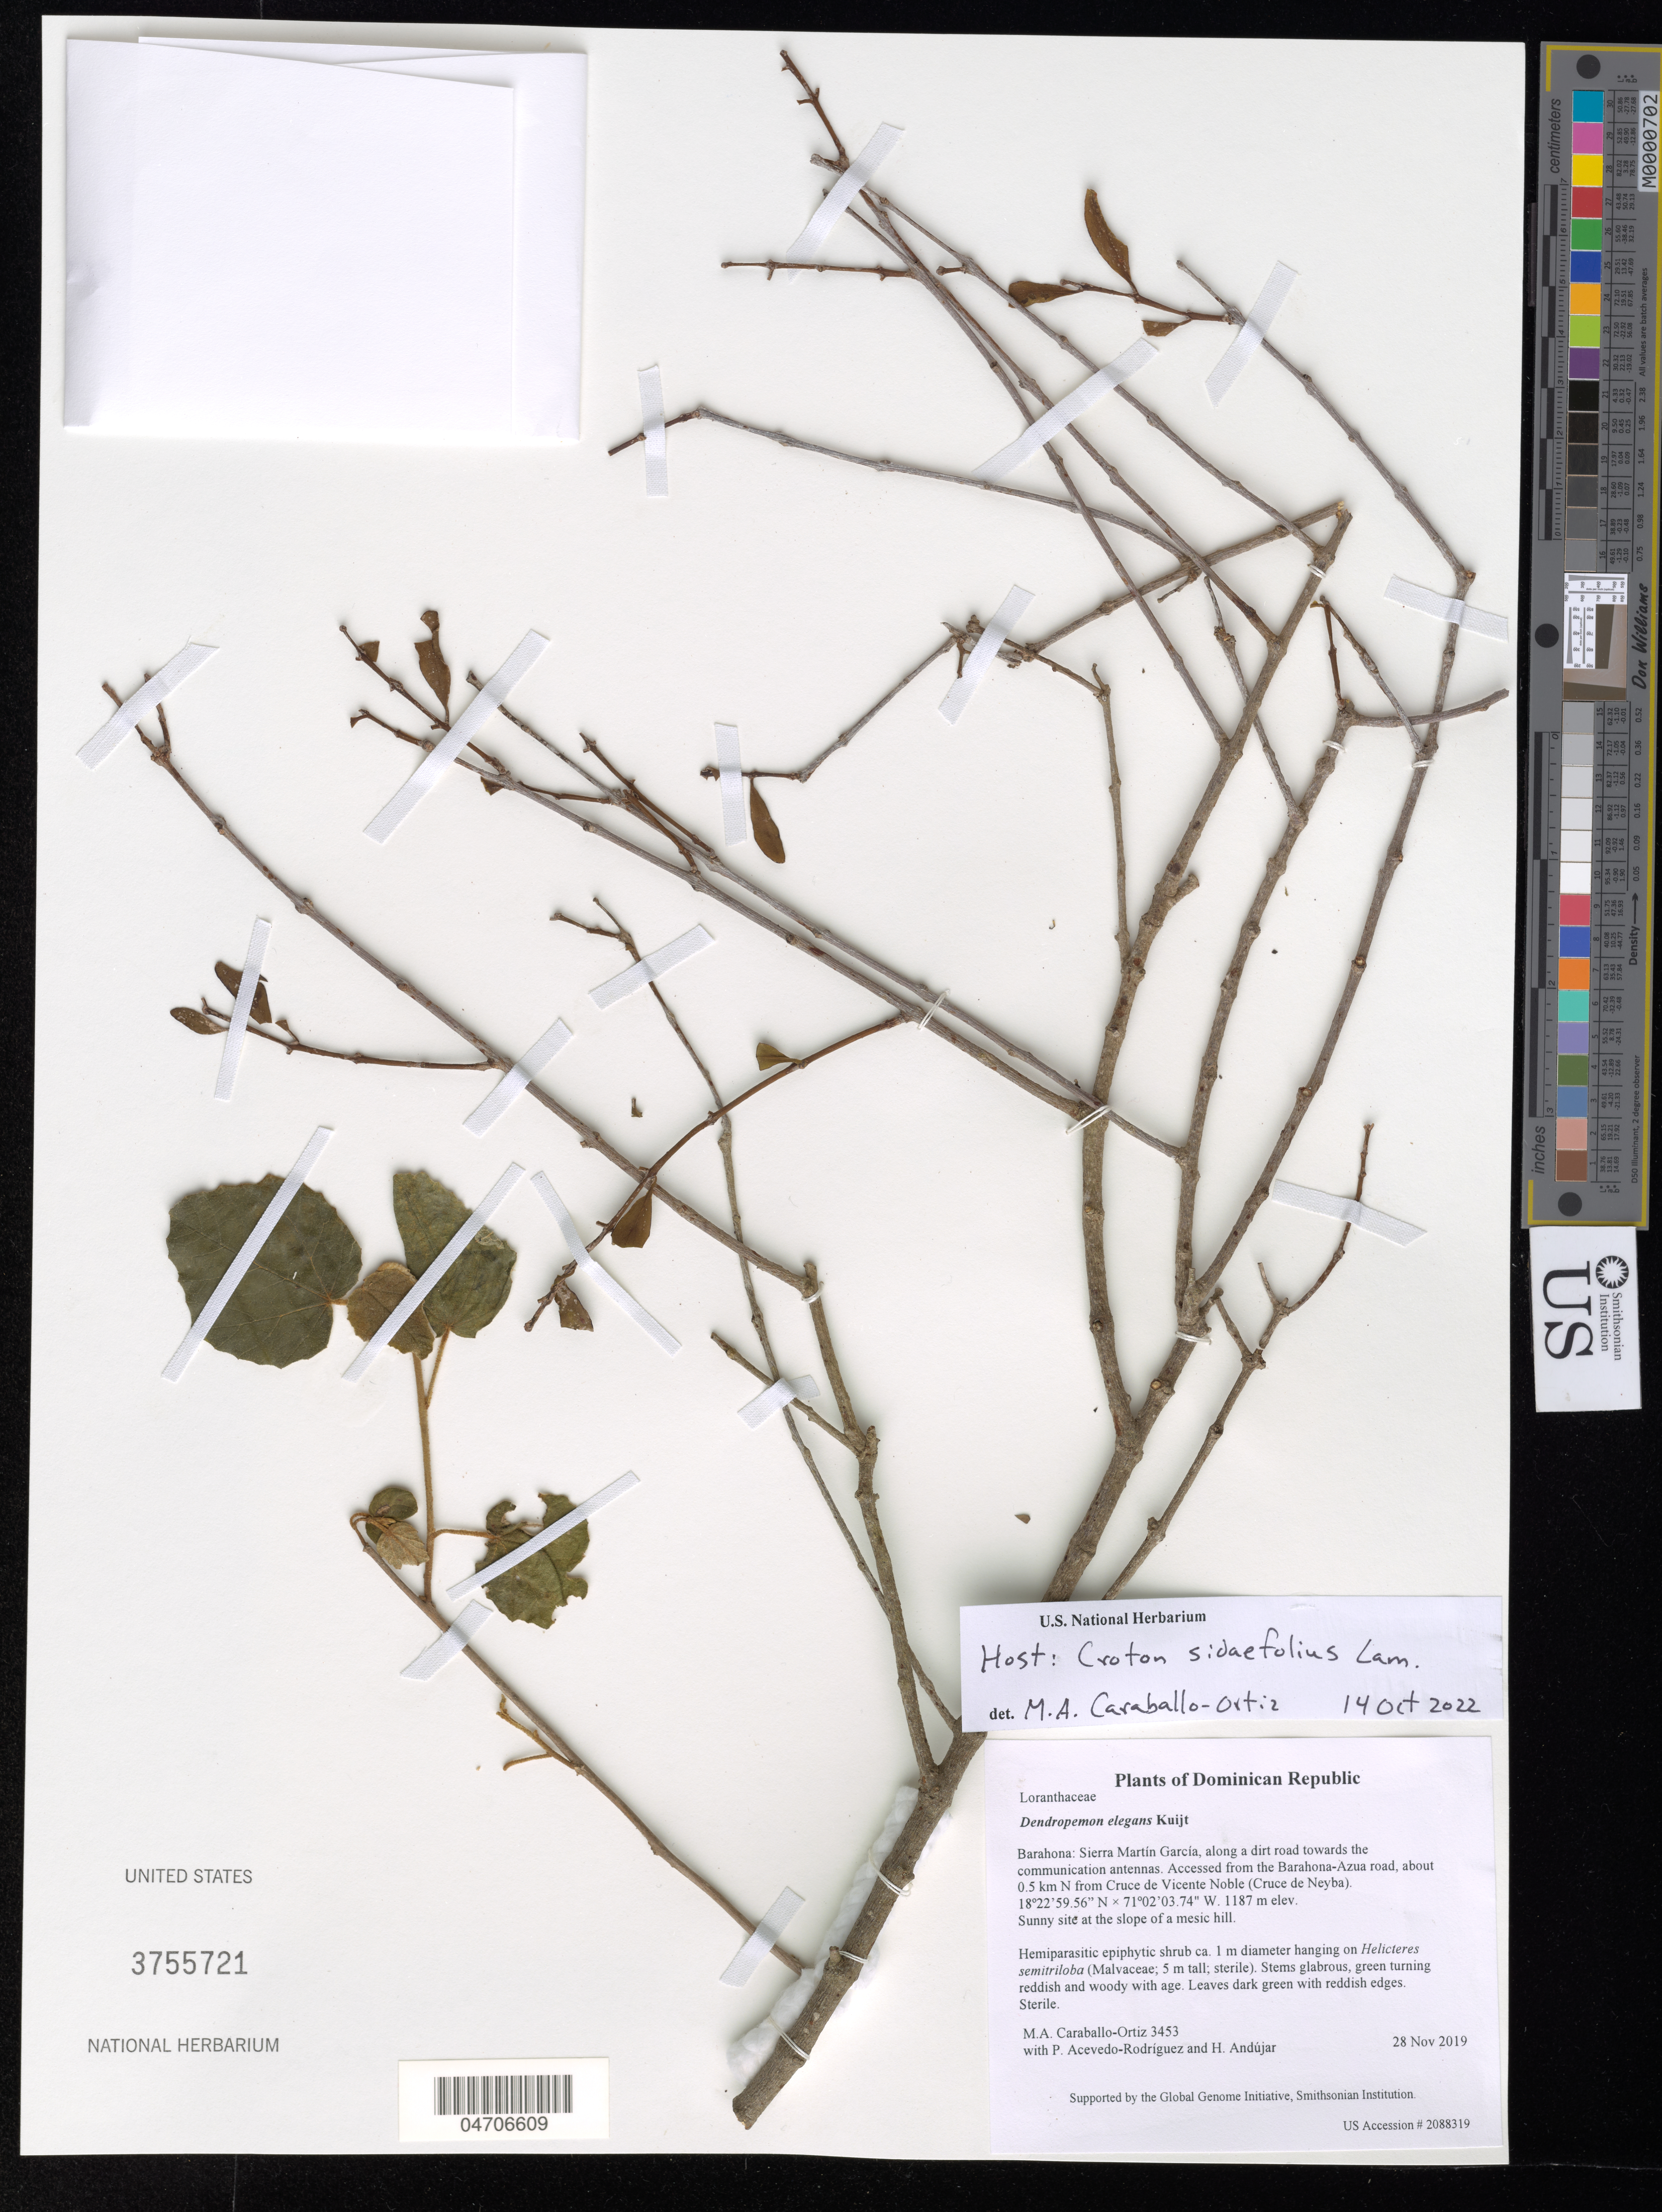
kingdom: Plantae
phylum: Tracheophyta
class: Magnoliopsida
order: Malpighiales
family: Euphorbiaceae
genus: Croton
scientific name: Croton sidifolius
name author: Lam.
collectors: M. Caraballo-Ortiz, P. Acevedo-Rodr. & H. Andujar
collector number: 3453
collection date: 2019-11-28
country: Dominican Republic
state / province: Barahona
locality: Sierra Martín García, along a dirt road towards the communication antennas. Accessed from the Barahona-Azua road, about 0.5 km N from Cruce de Vicente Noble (Cruce de Neyba). Sunny site at the slope of a mesic hill.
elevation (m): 1187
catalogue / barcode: US 3755721